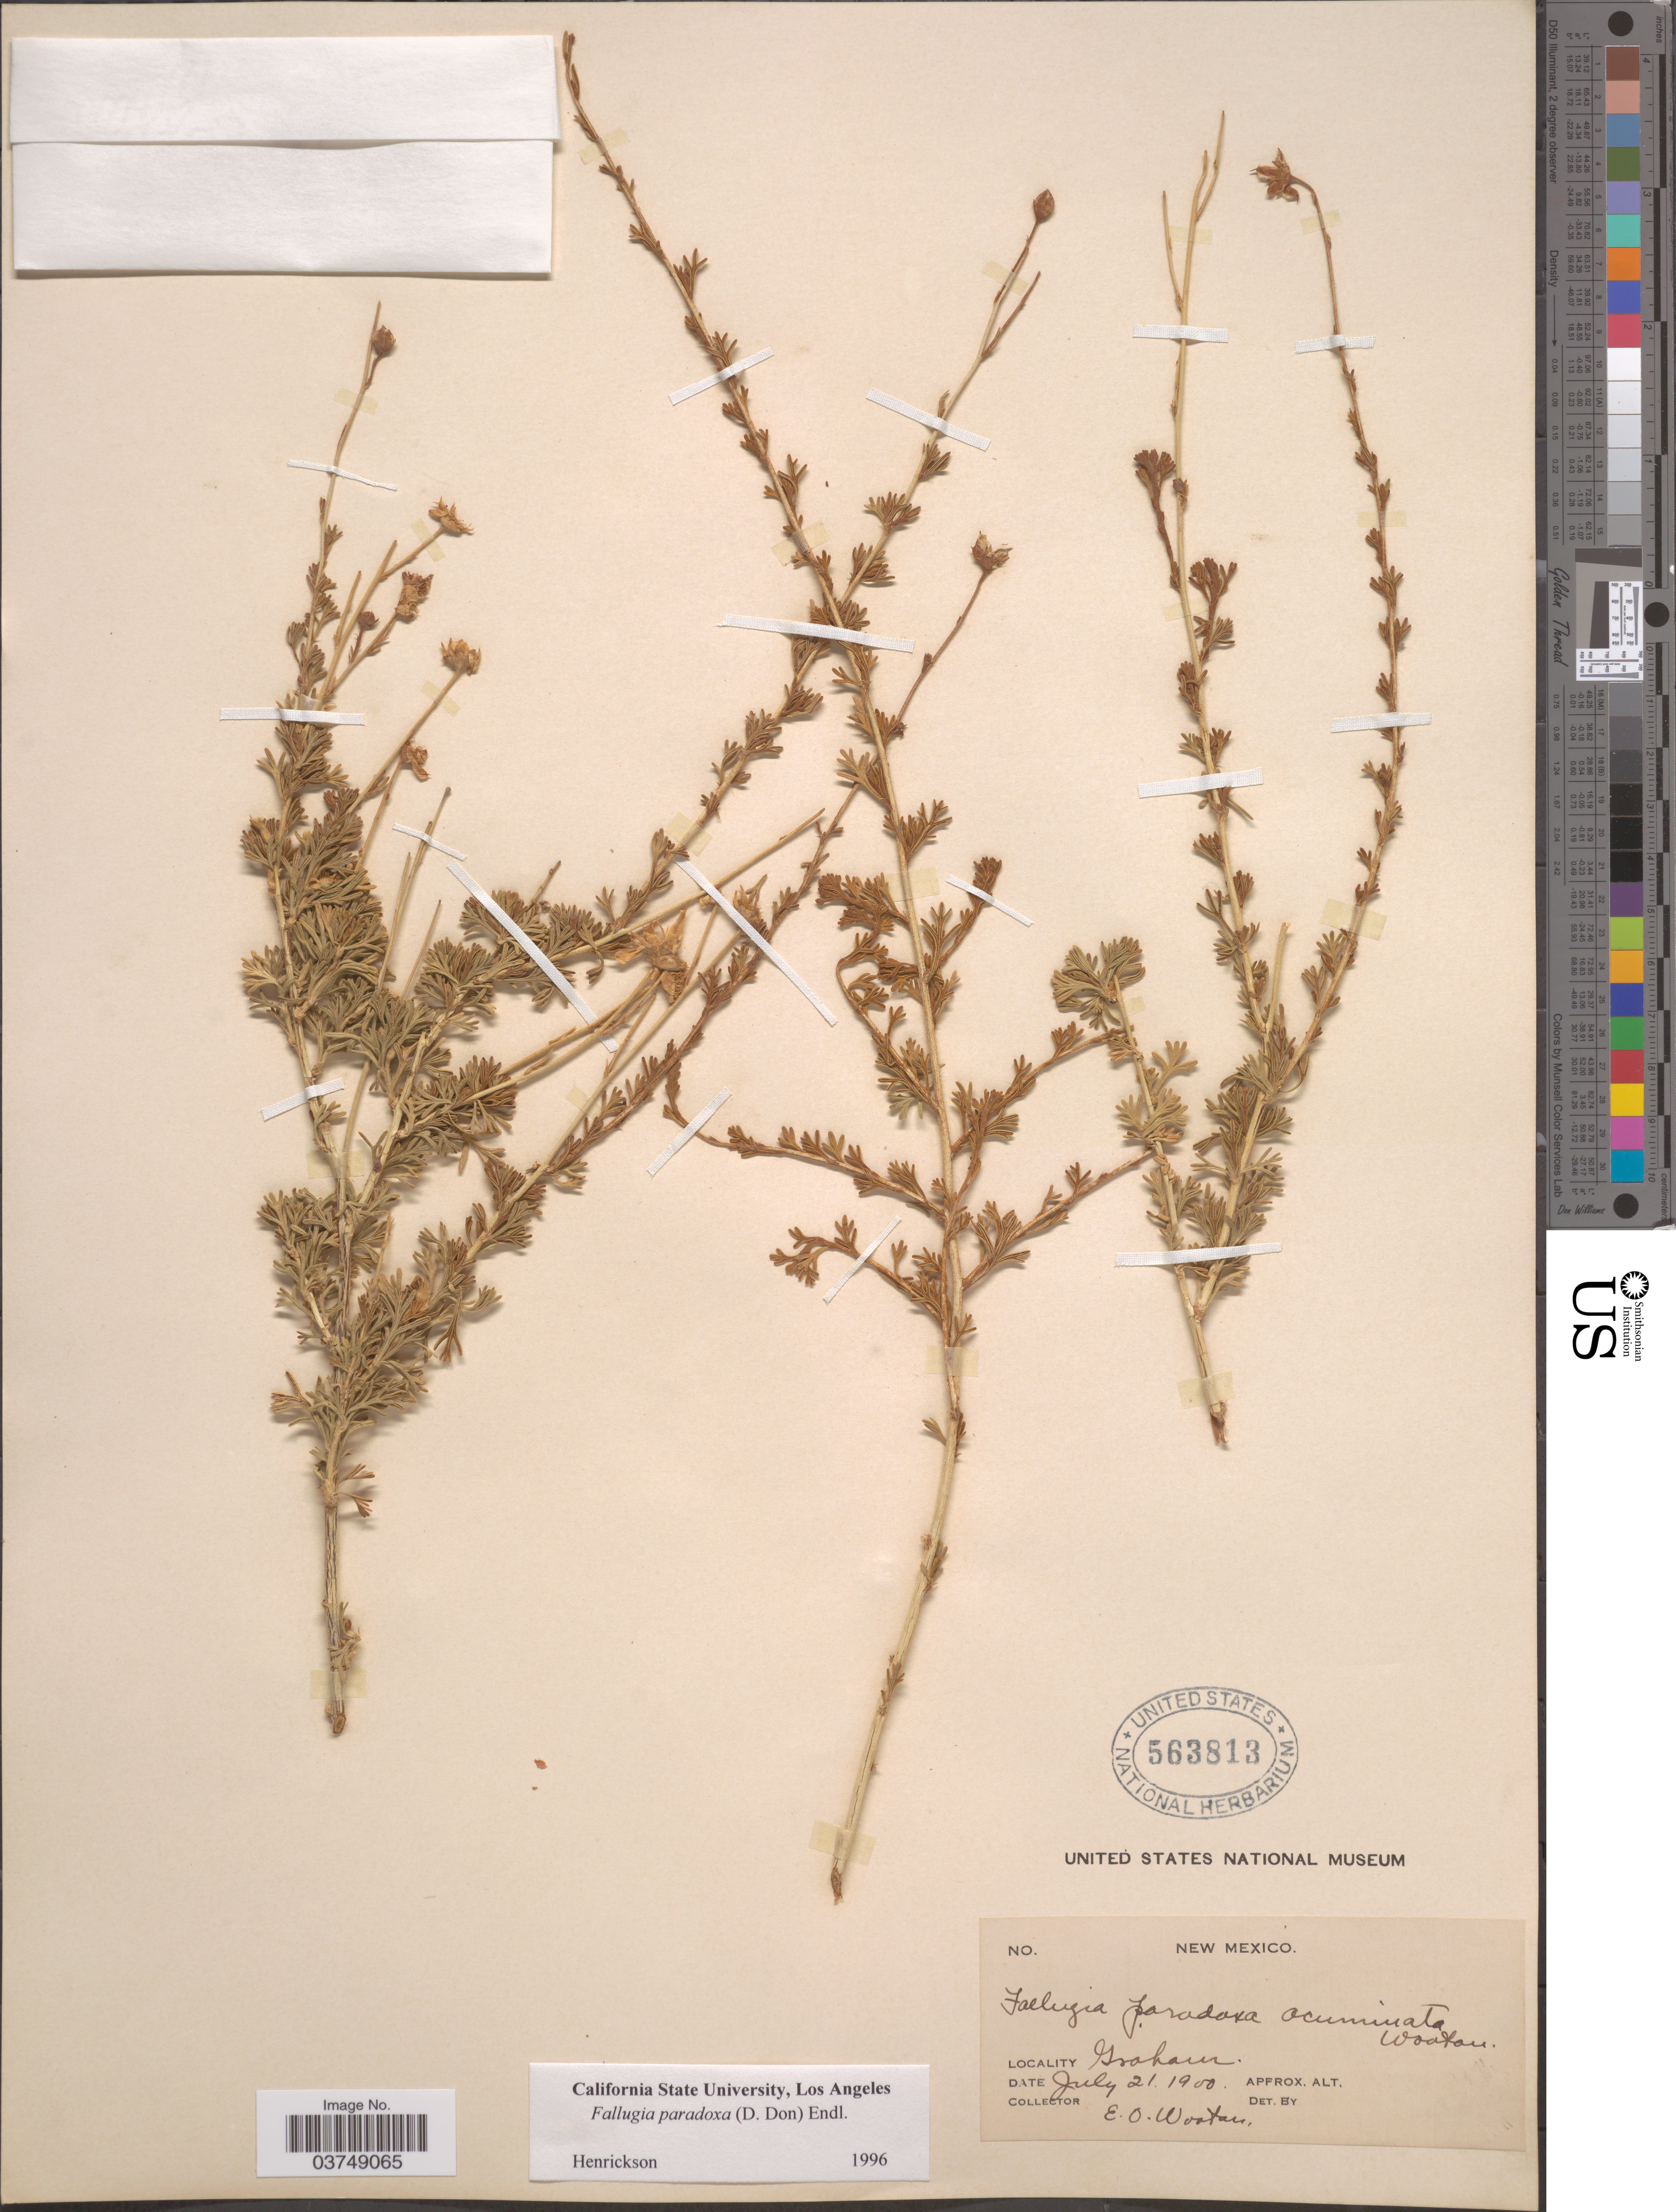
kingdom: Plantae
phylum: Tracheophyta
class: Magnoliopsida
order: Rosales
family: Rosaceae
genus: Fallugia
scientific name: Fallugia paradoxa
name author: (D. Don ex Tilloch & T. Taylor) Endl. ex Torr.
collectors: E. O. Wooton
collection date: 1900-07-21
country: United States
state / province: New Mexico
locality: Graham.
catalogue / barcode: US 563813